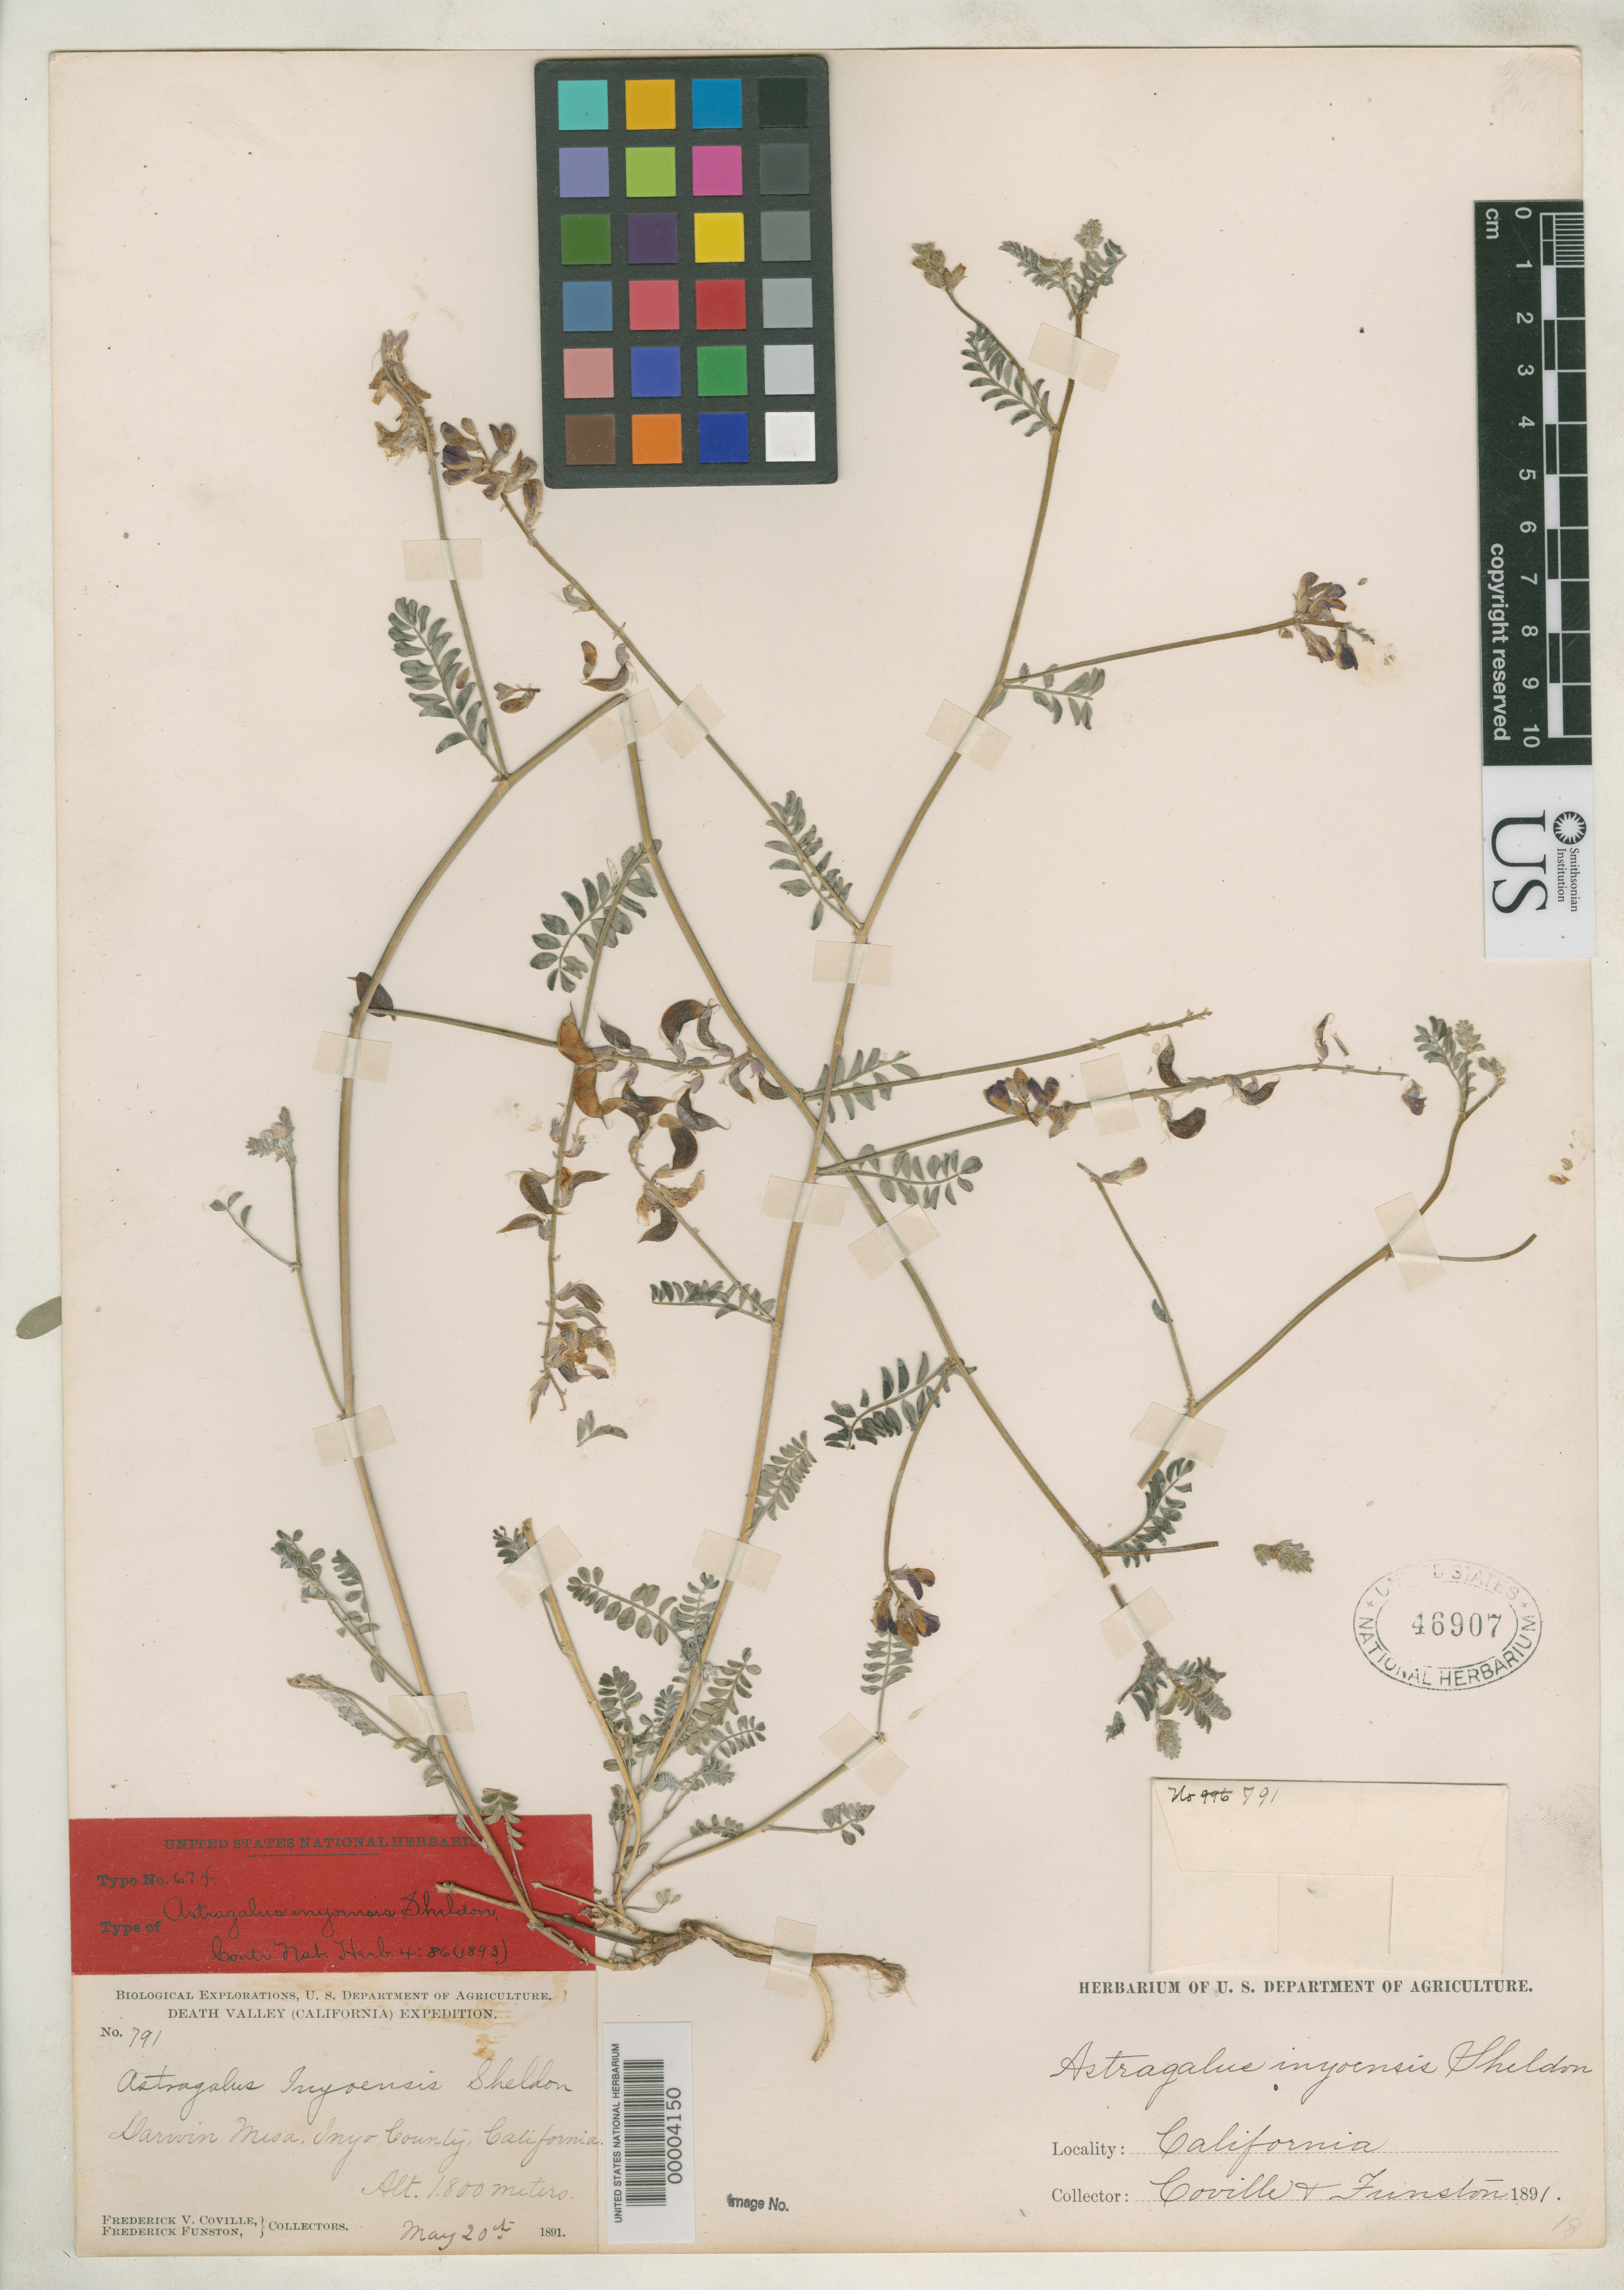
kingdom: Plantae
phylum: Tracheophyta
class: Magnoliopsida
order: Fabales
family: Fabaceae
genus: Astragalus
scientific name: Astragalus inyoensis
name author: E. Sheld. in Coville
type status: Isotype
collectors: F. V. Coville & F. Funston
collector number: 791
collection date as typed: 20 May 1891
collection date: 1891-05-20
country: United States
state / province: California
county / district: Inyo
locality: Darwin Mesa.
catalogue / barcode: US 46907